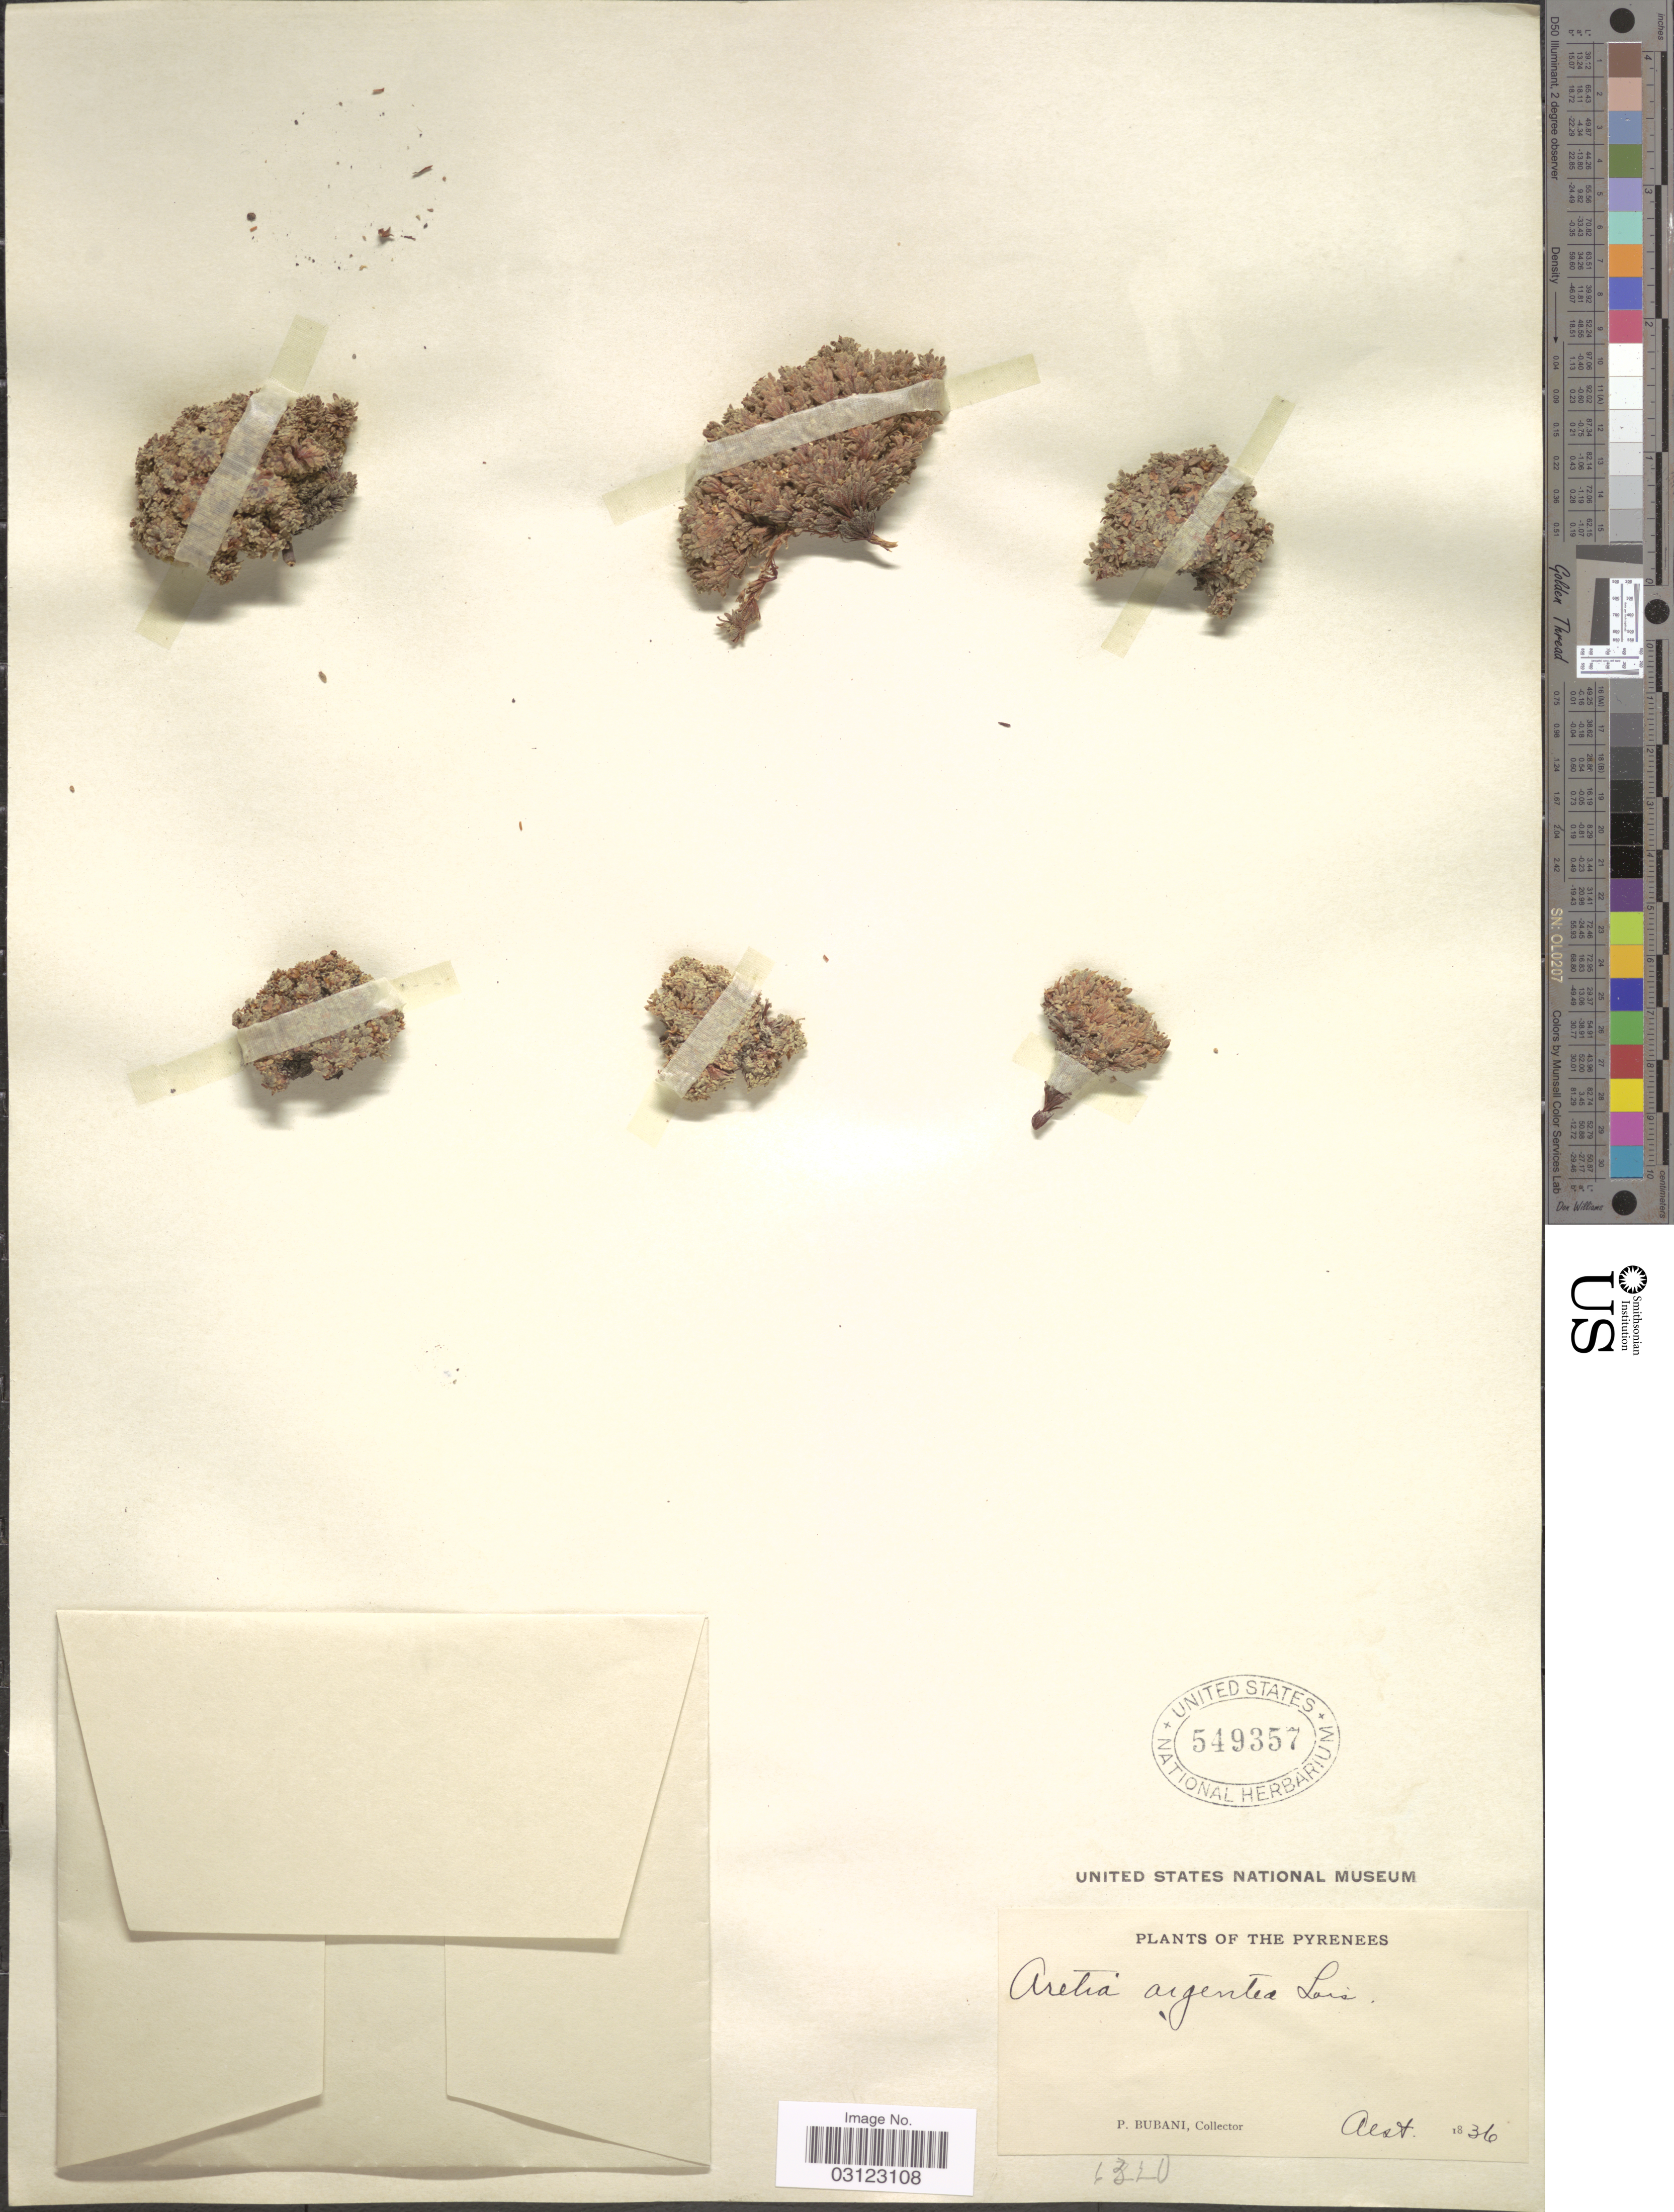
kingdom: Plantae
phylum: Tracheophyta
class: Magnoliopsida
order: Ericales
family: Primulaceae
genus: Aretia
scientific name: Aretia argentea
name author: C.F. Gaertn.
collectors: P. Bubani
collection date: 1836-08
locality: The Pyrenees.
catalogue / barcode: US 549357